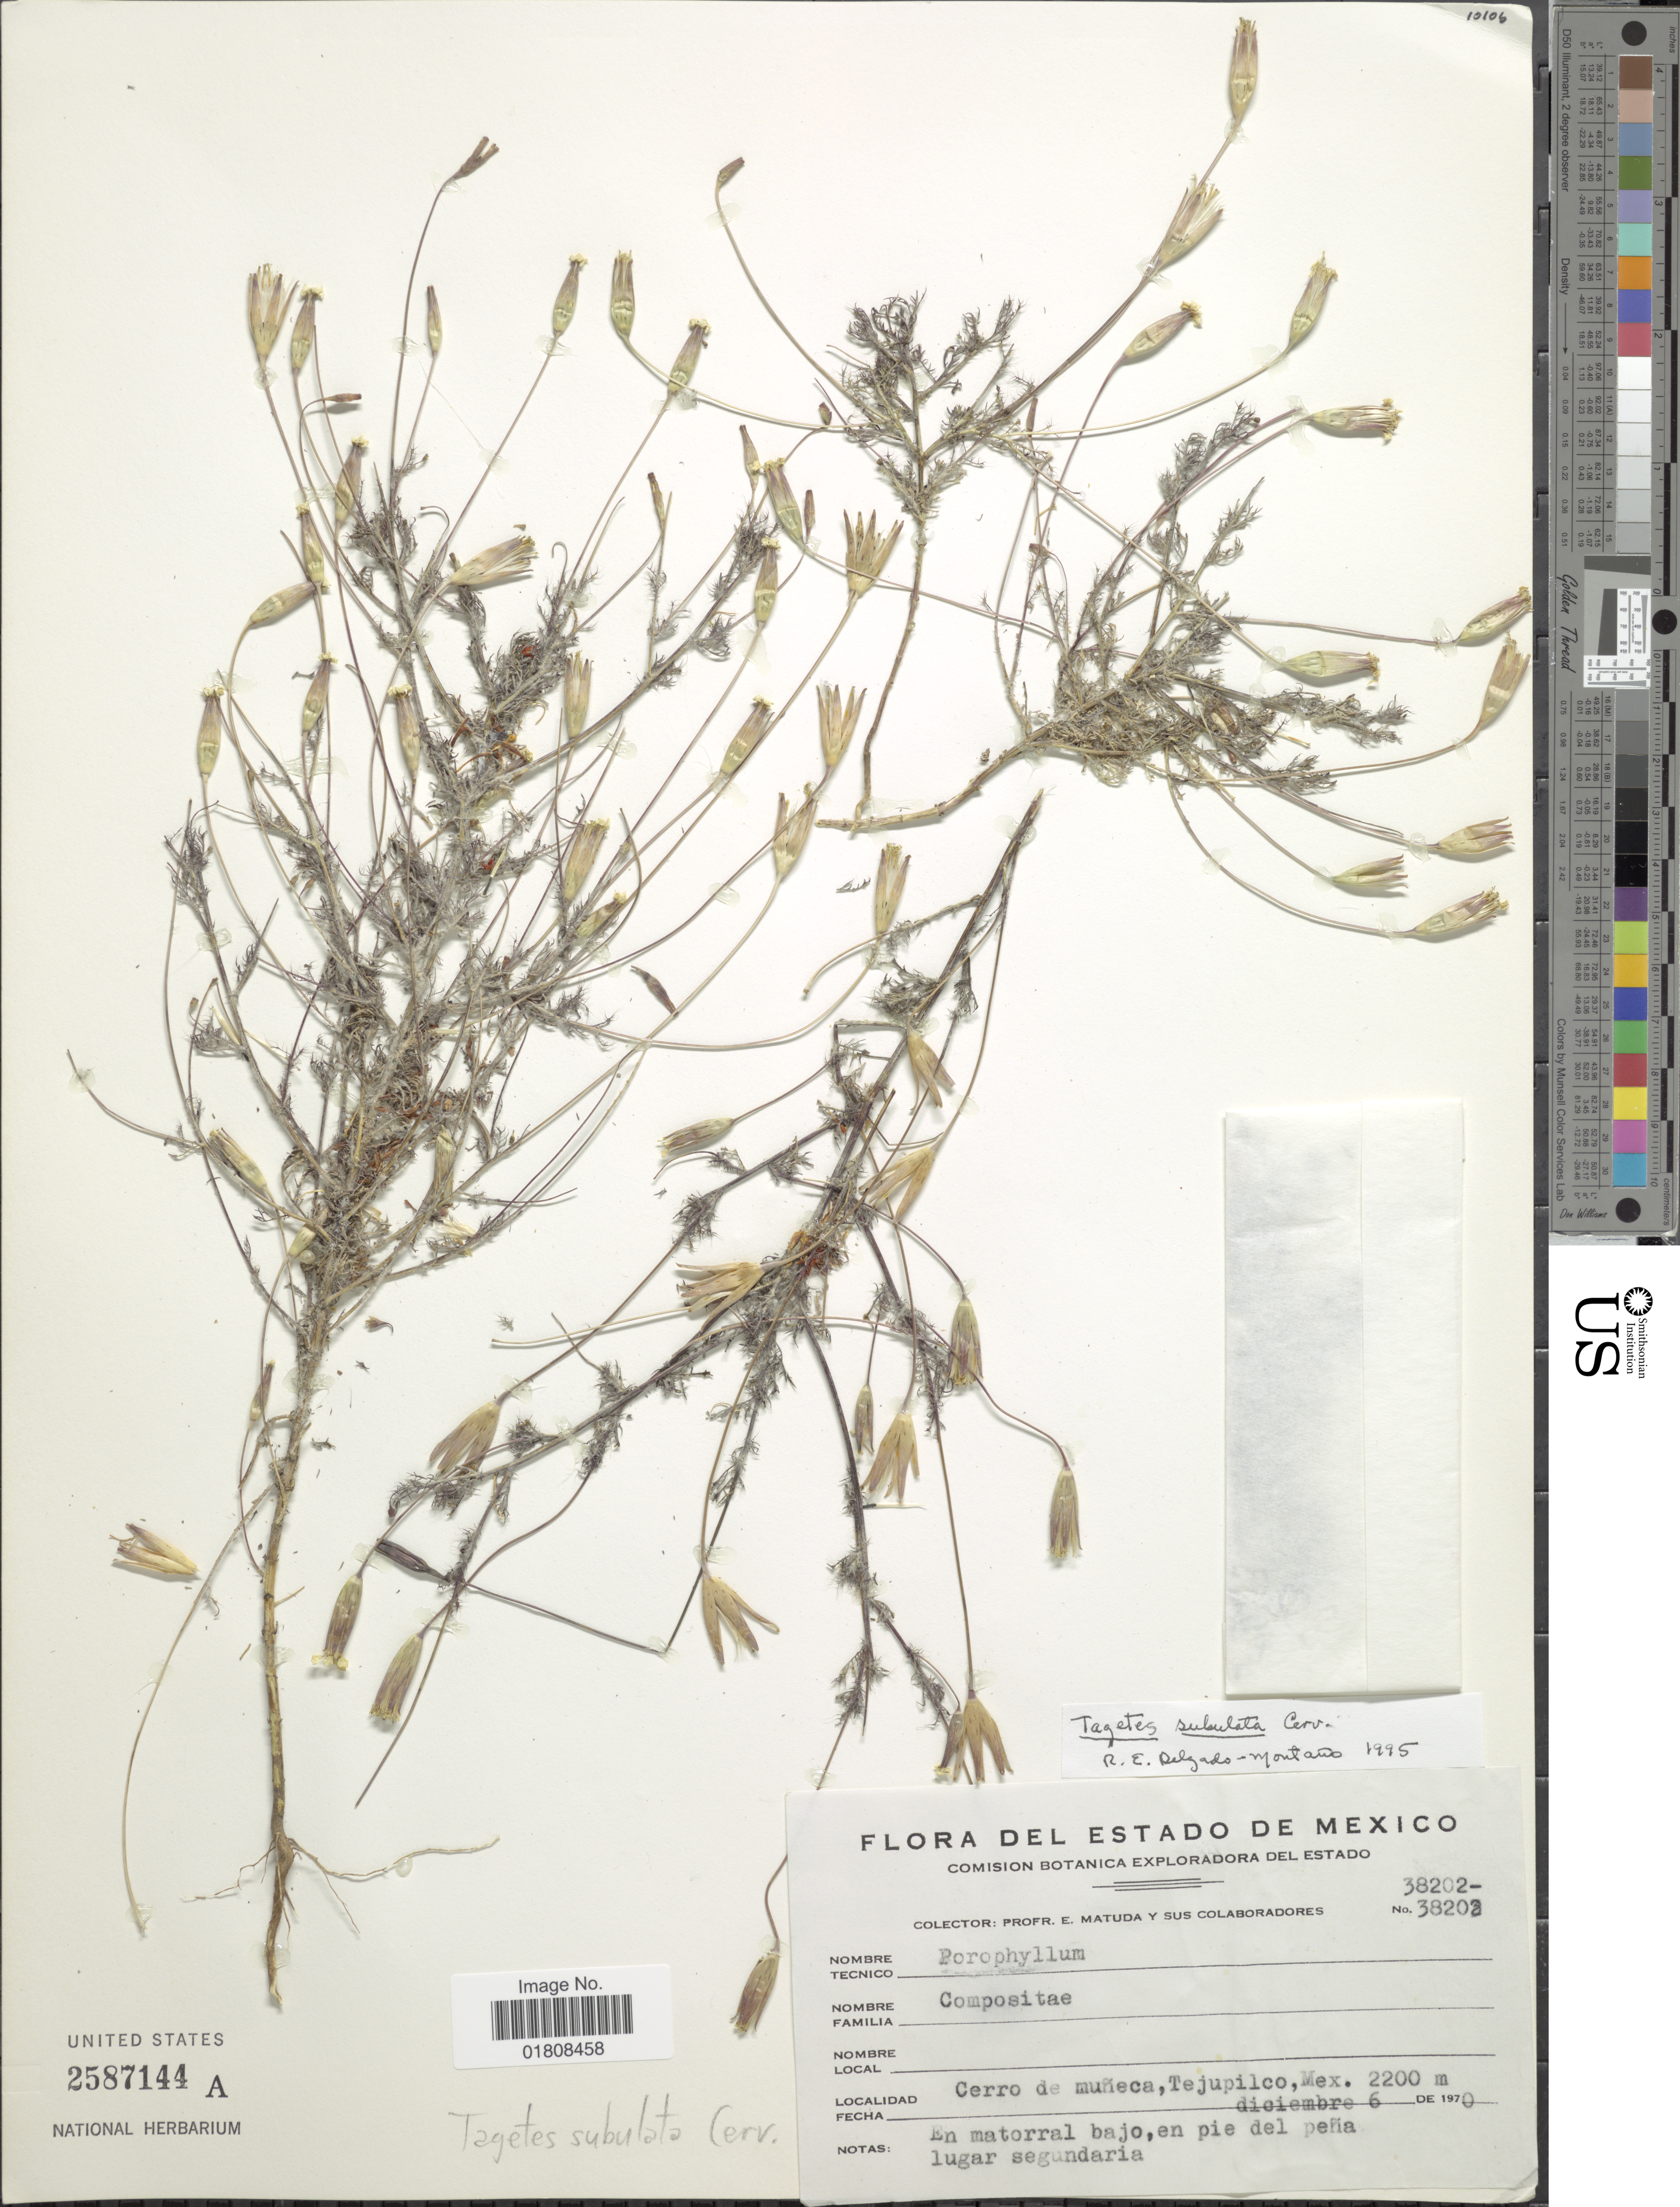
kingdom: Plantae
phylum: Tracheophyta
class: Magnoliopsida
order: Asterales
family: Asteraceae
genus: Tagetes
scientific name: Tagetes subulata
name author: Cerv.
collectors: E. Matuda & et al.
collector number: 38202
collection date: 1970-12-06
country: Mexico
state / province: México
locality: Cerro de Muneca, Tejupilco, Mex.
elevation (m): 2200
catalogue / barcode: US 2587144A